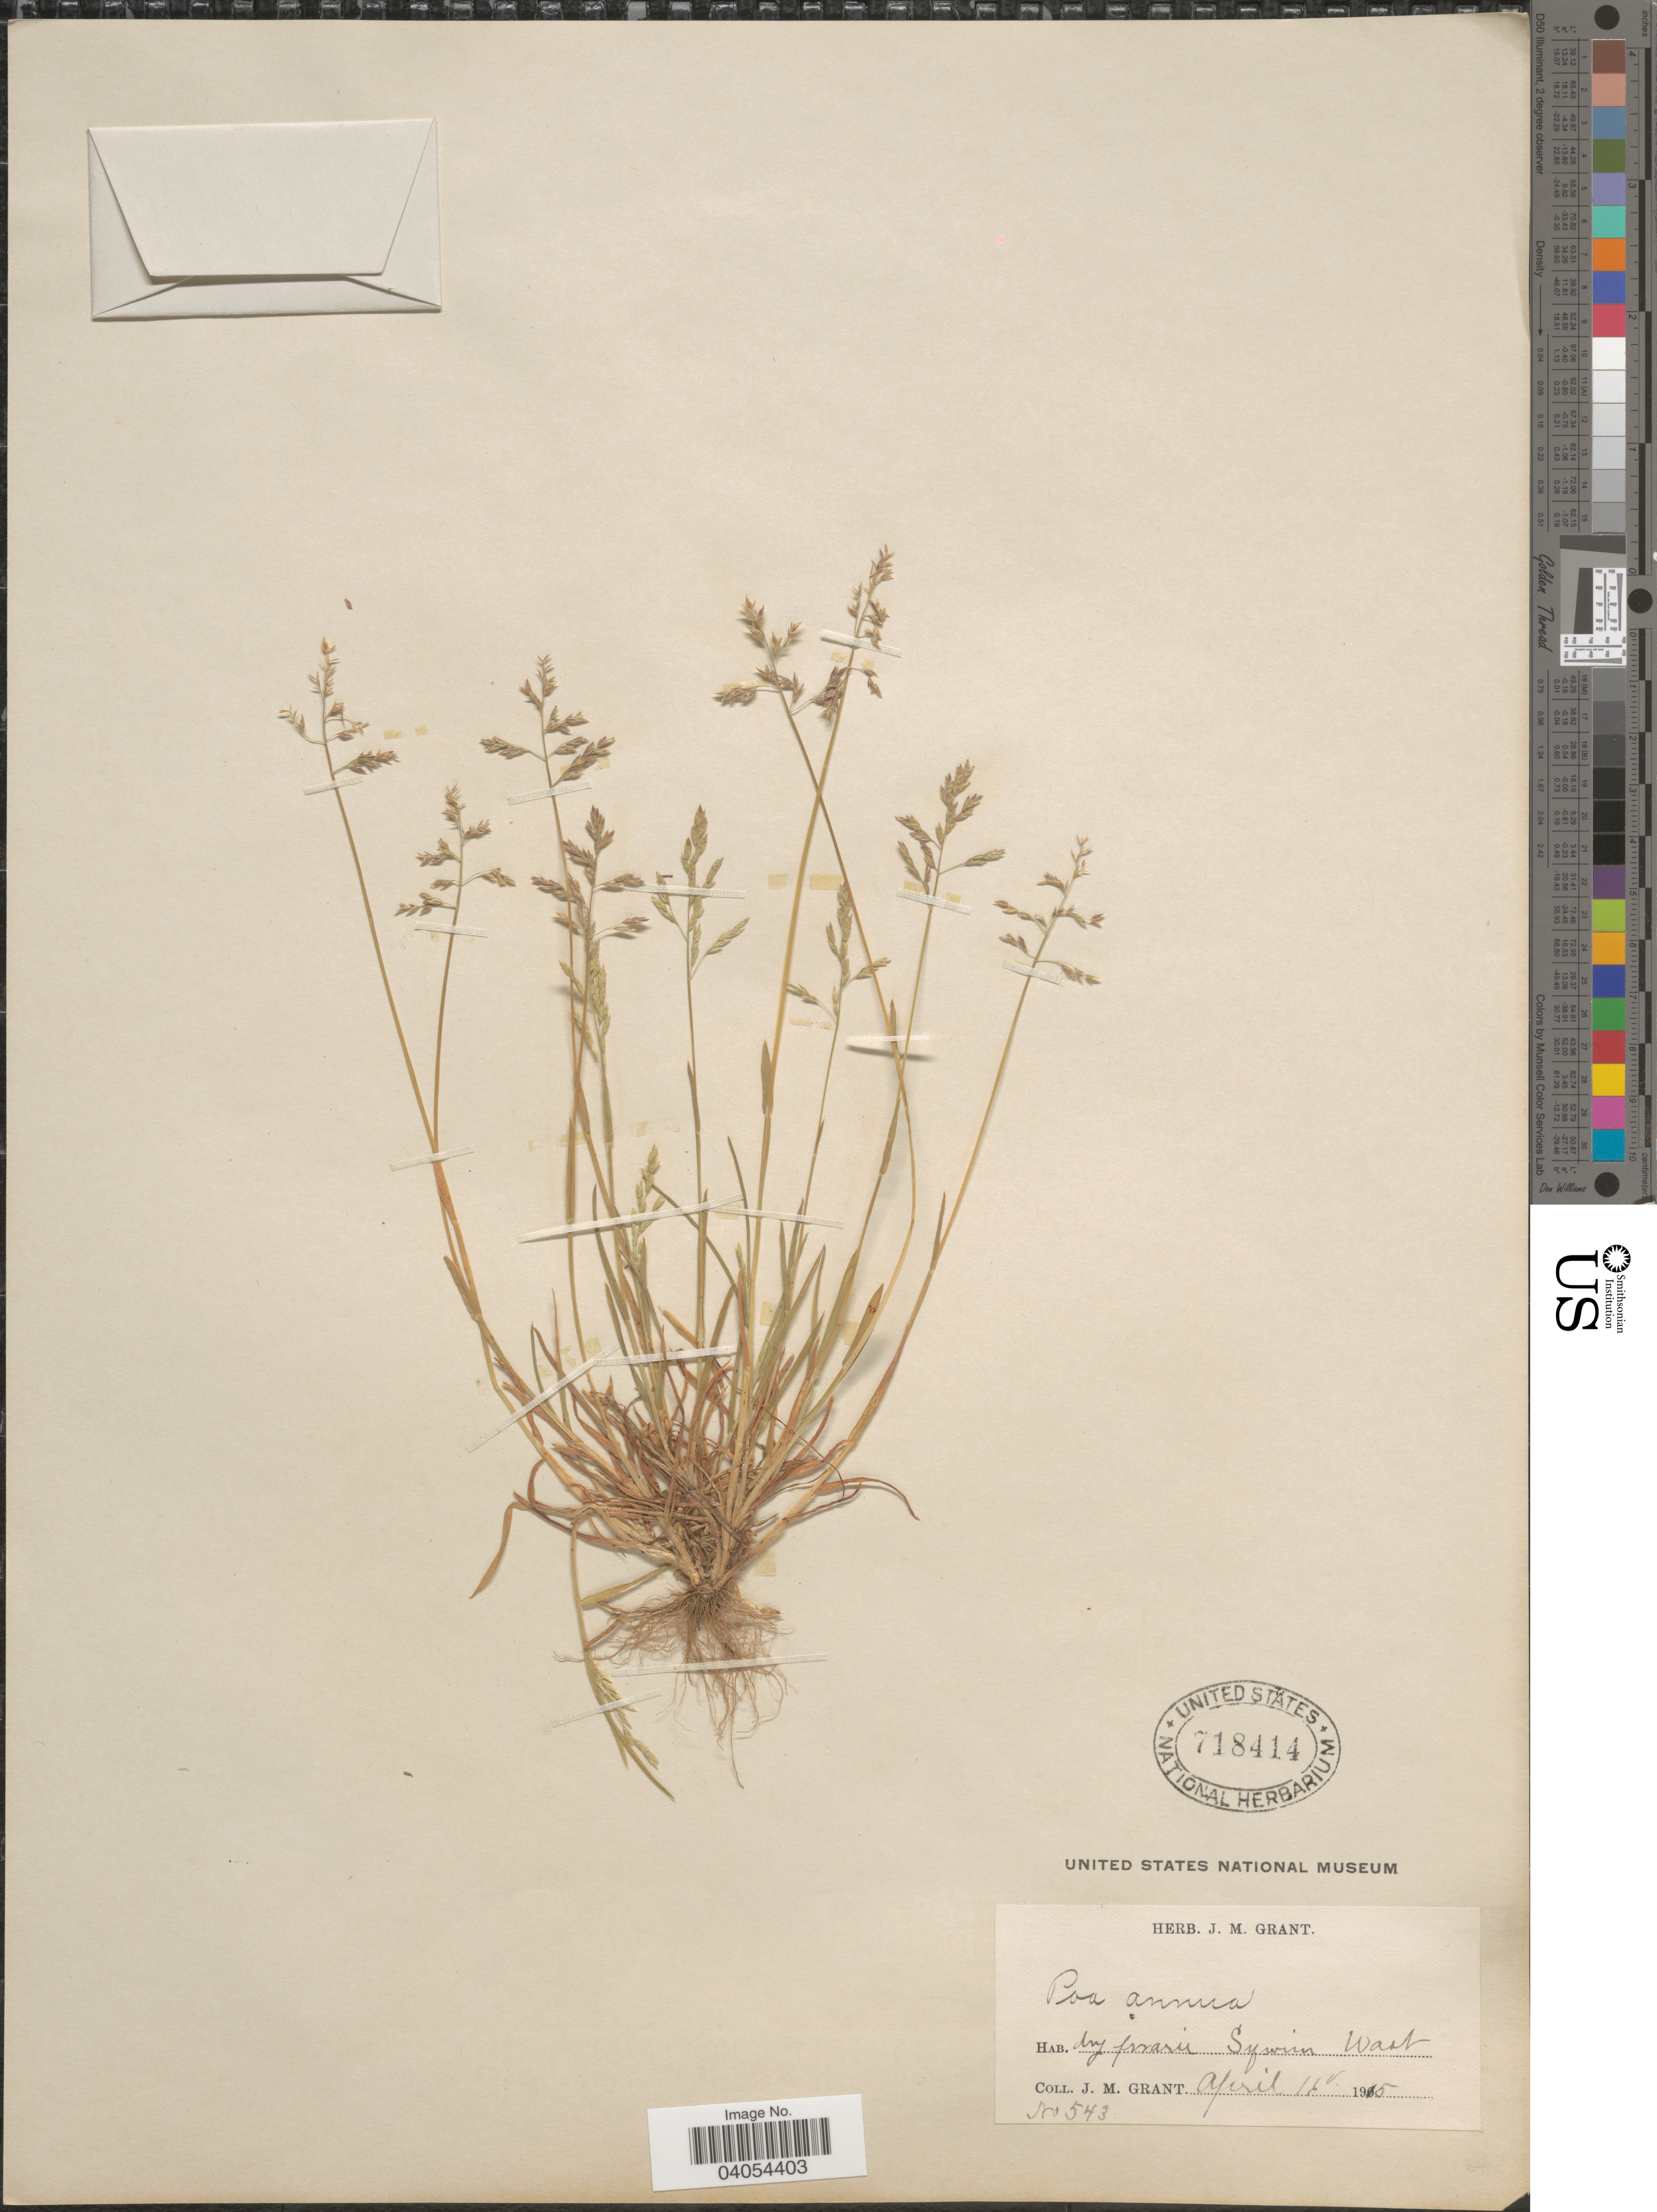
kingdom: Plantae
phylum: Tracheophyta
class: Liliopsida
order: Poales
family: Poaceae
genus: Poa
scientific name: Poa annua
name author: L.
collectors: J. M. Grant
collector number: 543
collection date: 1915-04-11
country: United States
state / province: Washington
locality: Sywim.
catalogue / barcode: US 718414